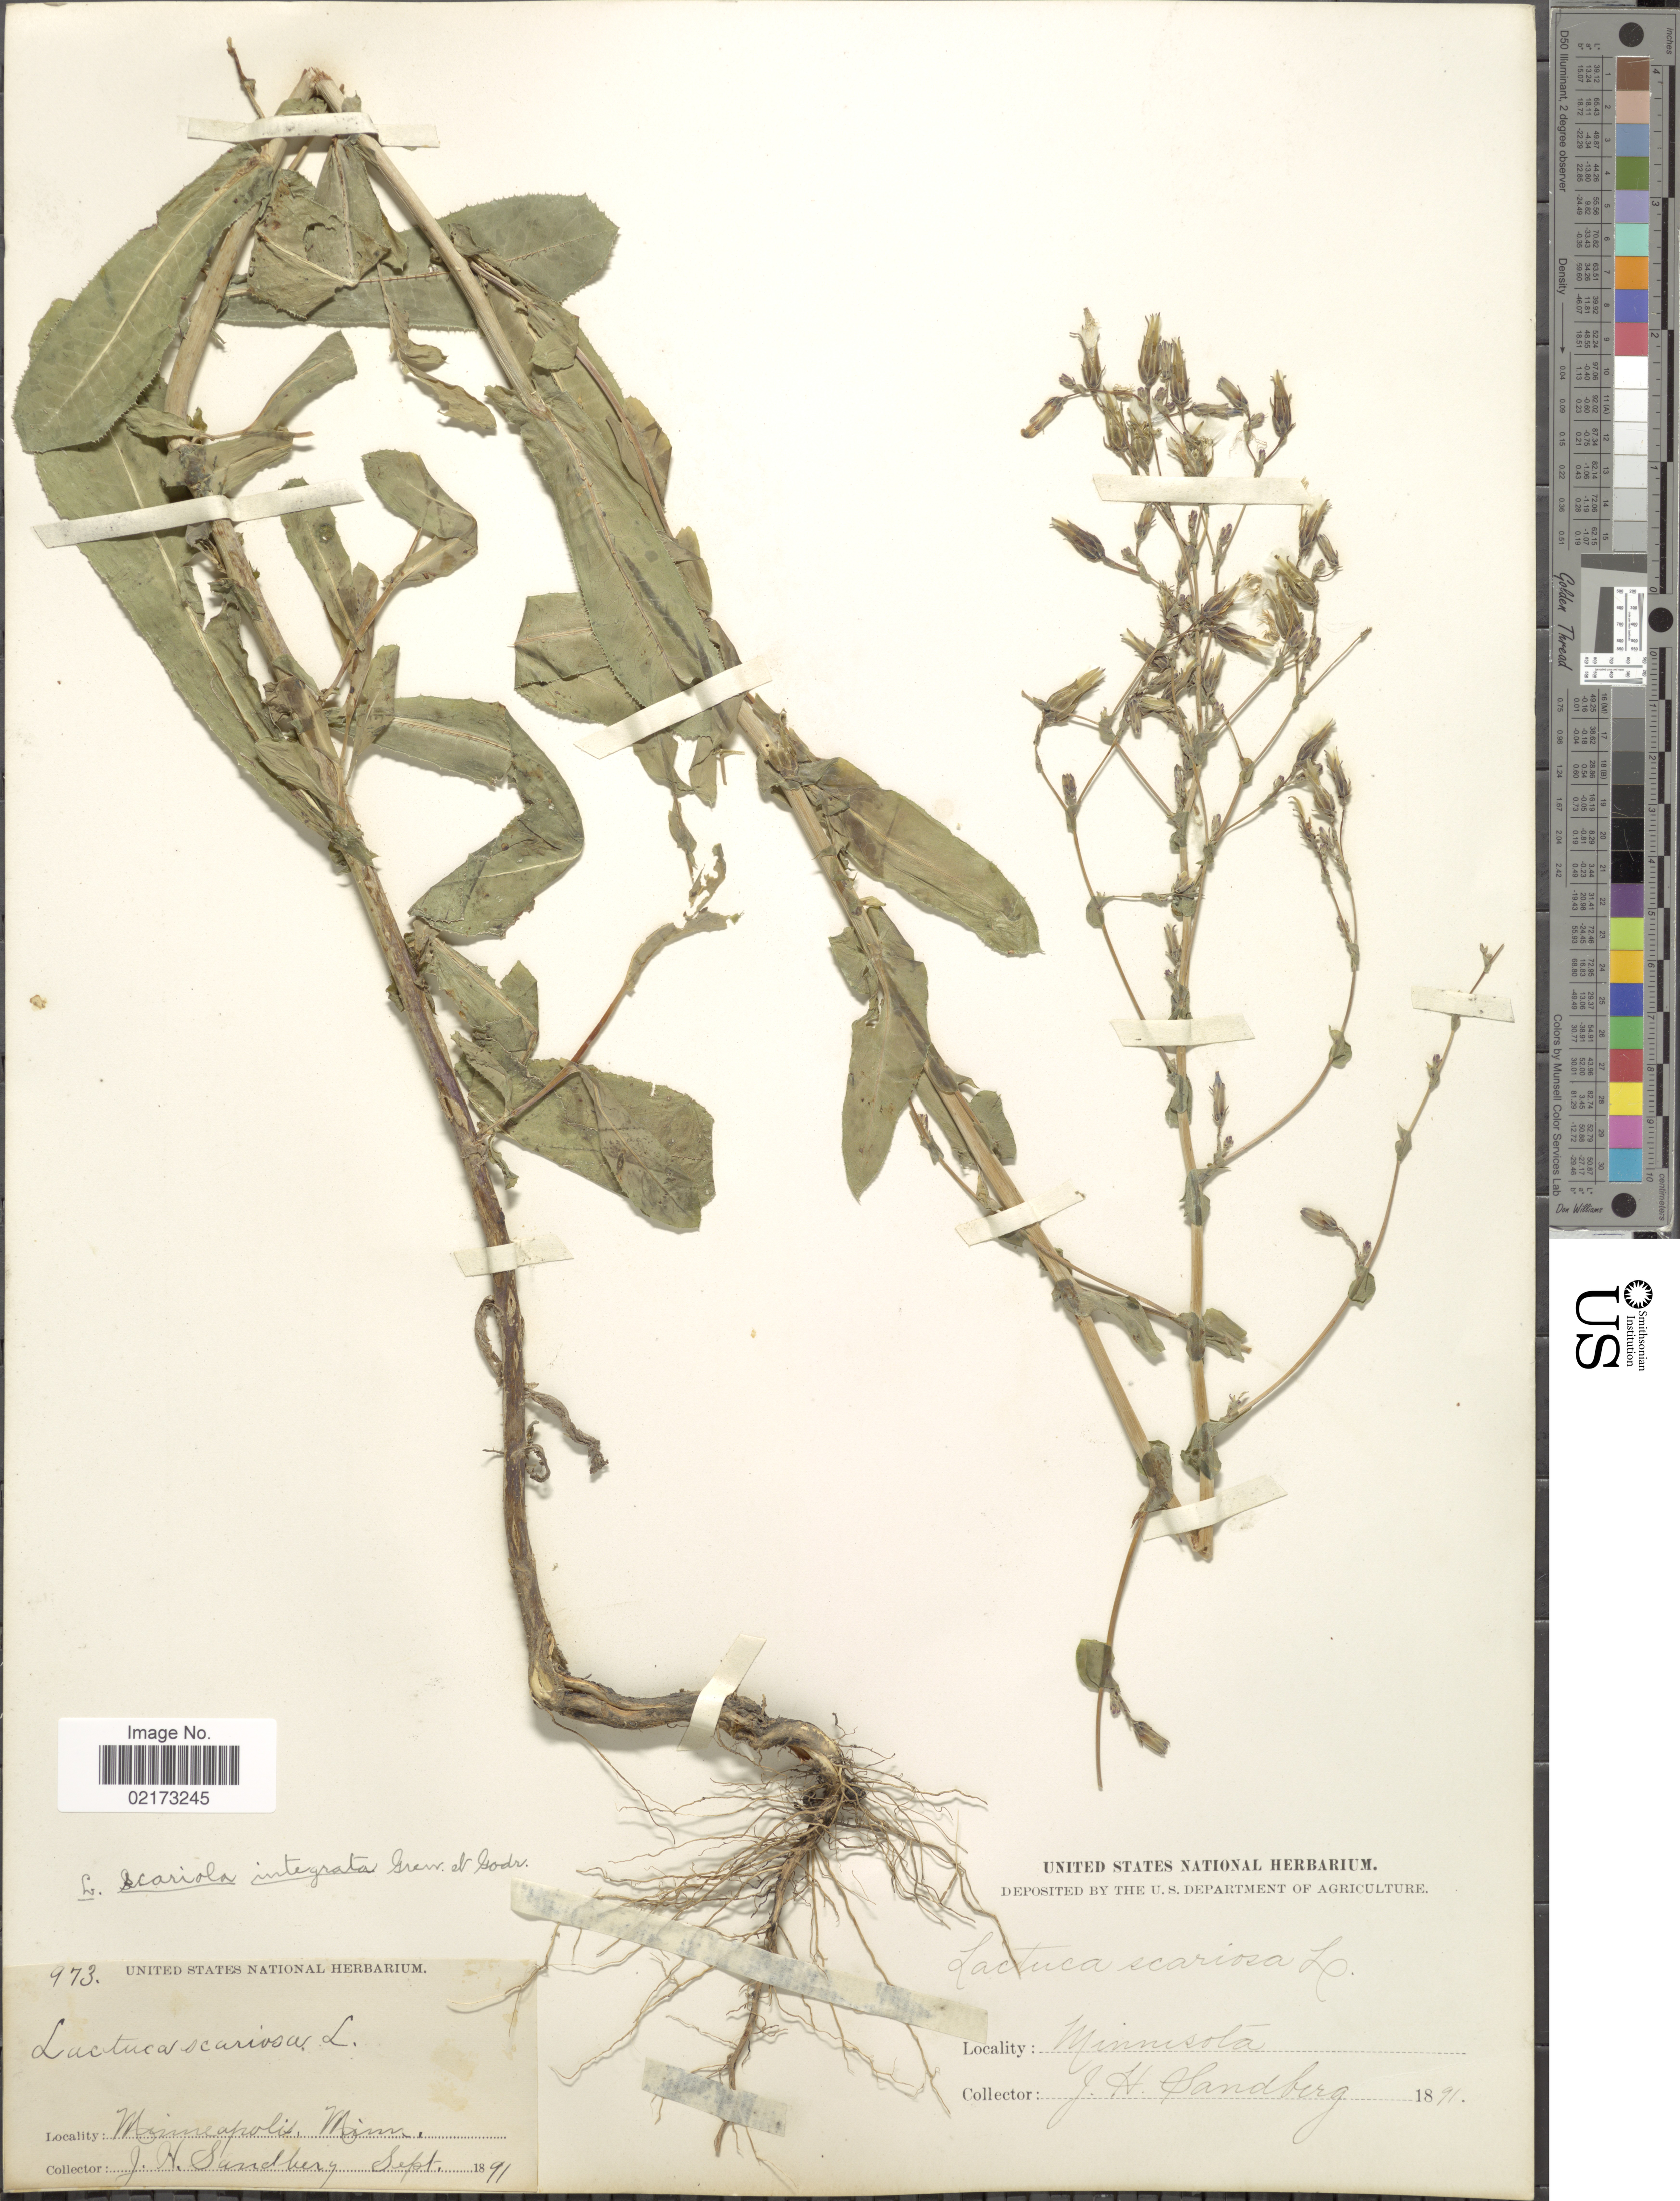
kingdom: Plantae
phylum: Tracheophyta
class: Magnoliopsida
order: Asterales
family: Asteraceae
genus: Lactuca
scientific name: Lactuca serriola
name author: L.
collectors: J. H. Sandberg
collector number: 973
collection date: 1891-09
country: United States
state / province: Minnesota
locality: Minneapolis, Minn.